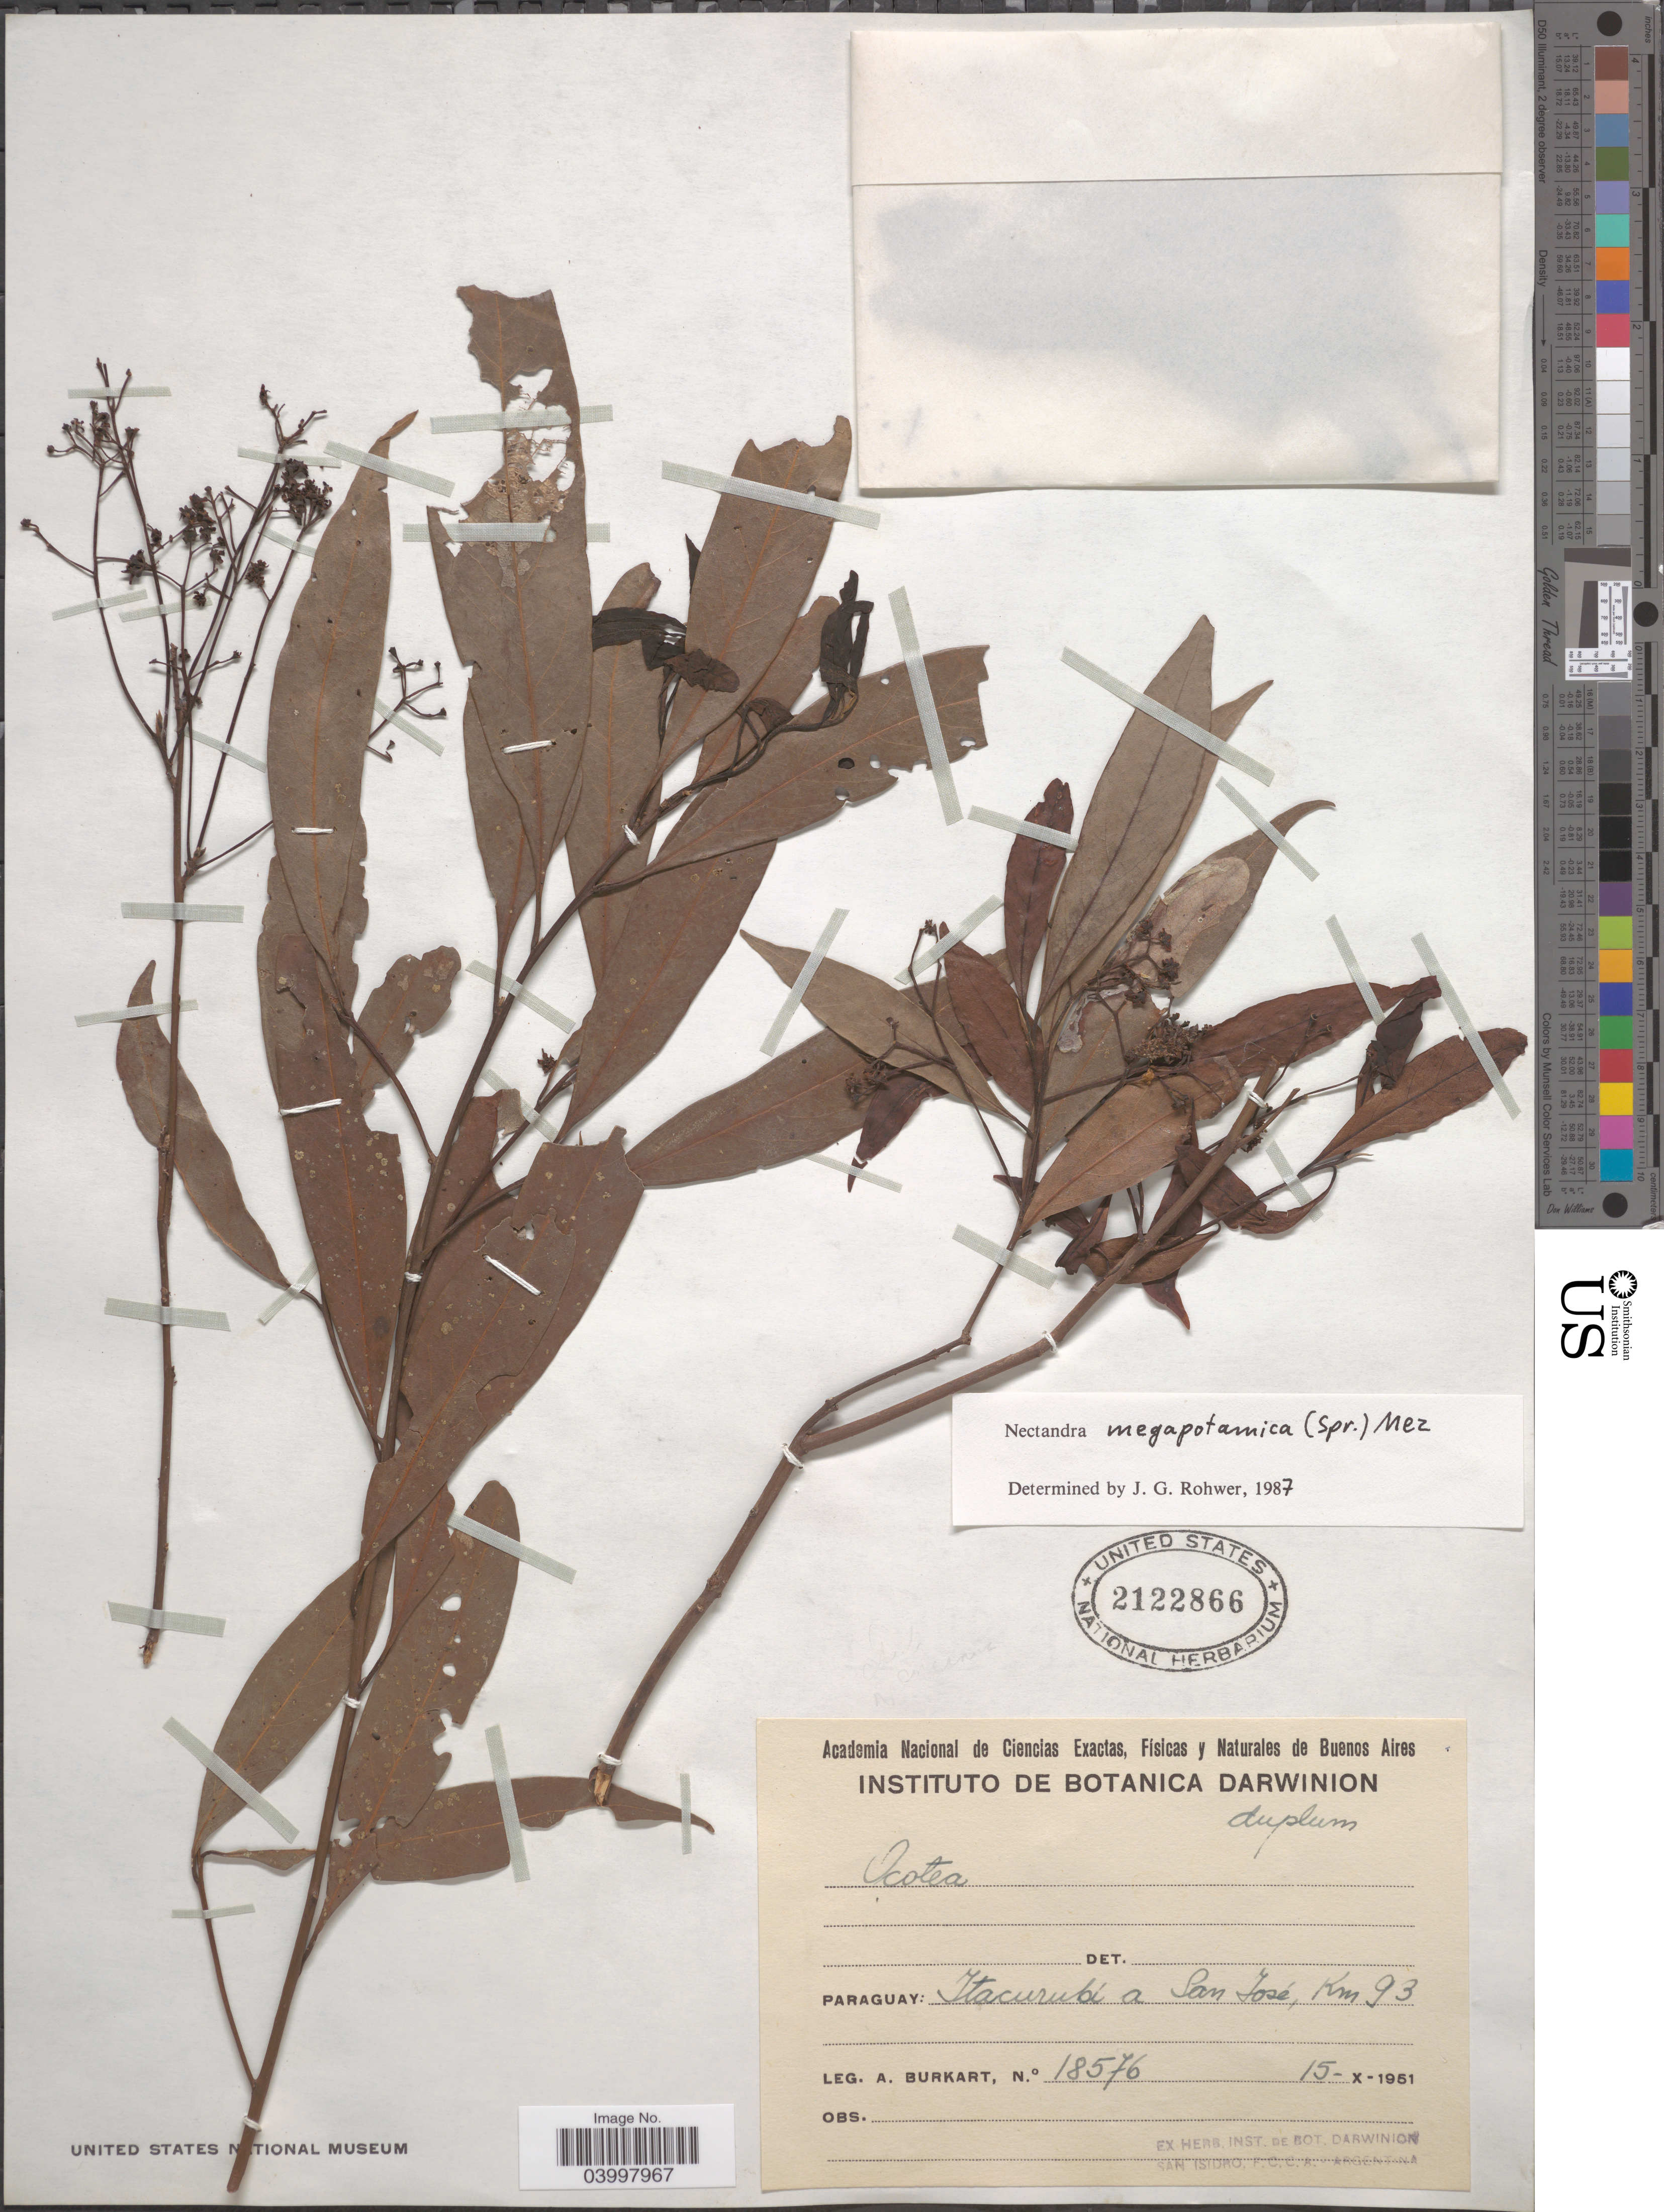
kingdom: Plantae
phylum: Tracheophyta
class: Magnoliopsida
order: Laurales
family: Lauraceae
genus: Nectandra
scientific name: Nectandra megapotamica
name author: Mez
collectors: A. E. Burkart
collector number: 18576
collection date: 1951-10-15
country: Paraguay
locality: Itacurubí a San José, Km 93.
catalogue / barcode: US 2122866